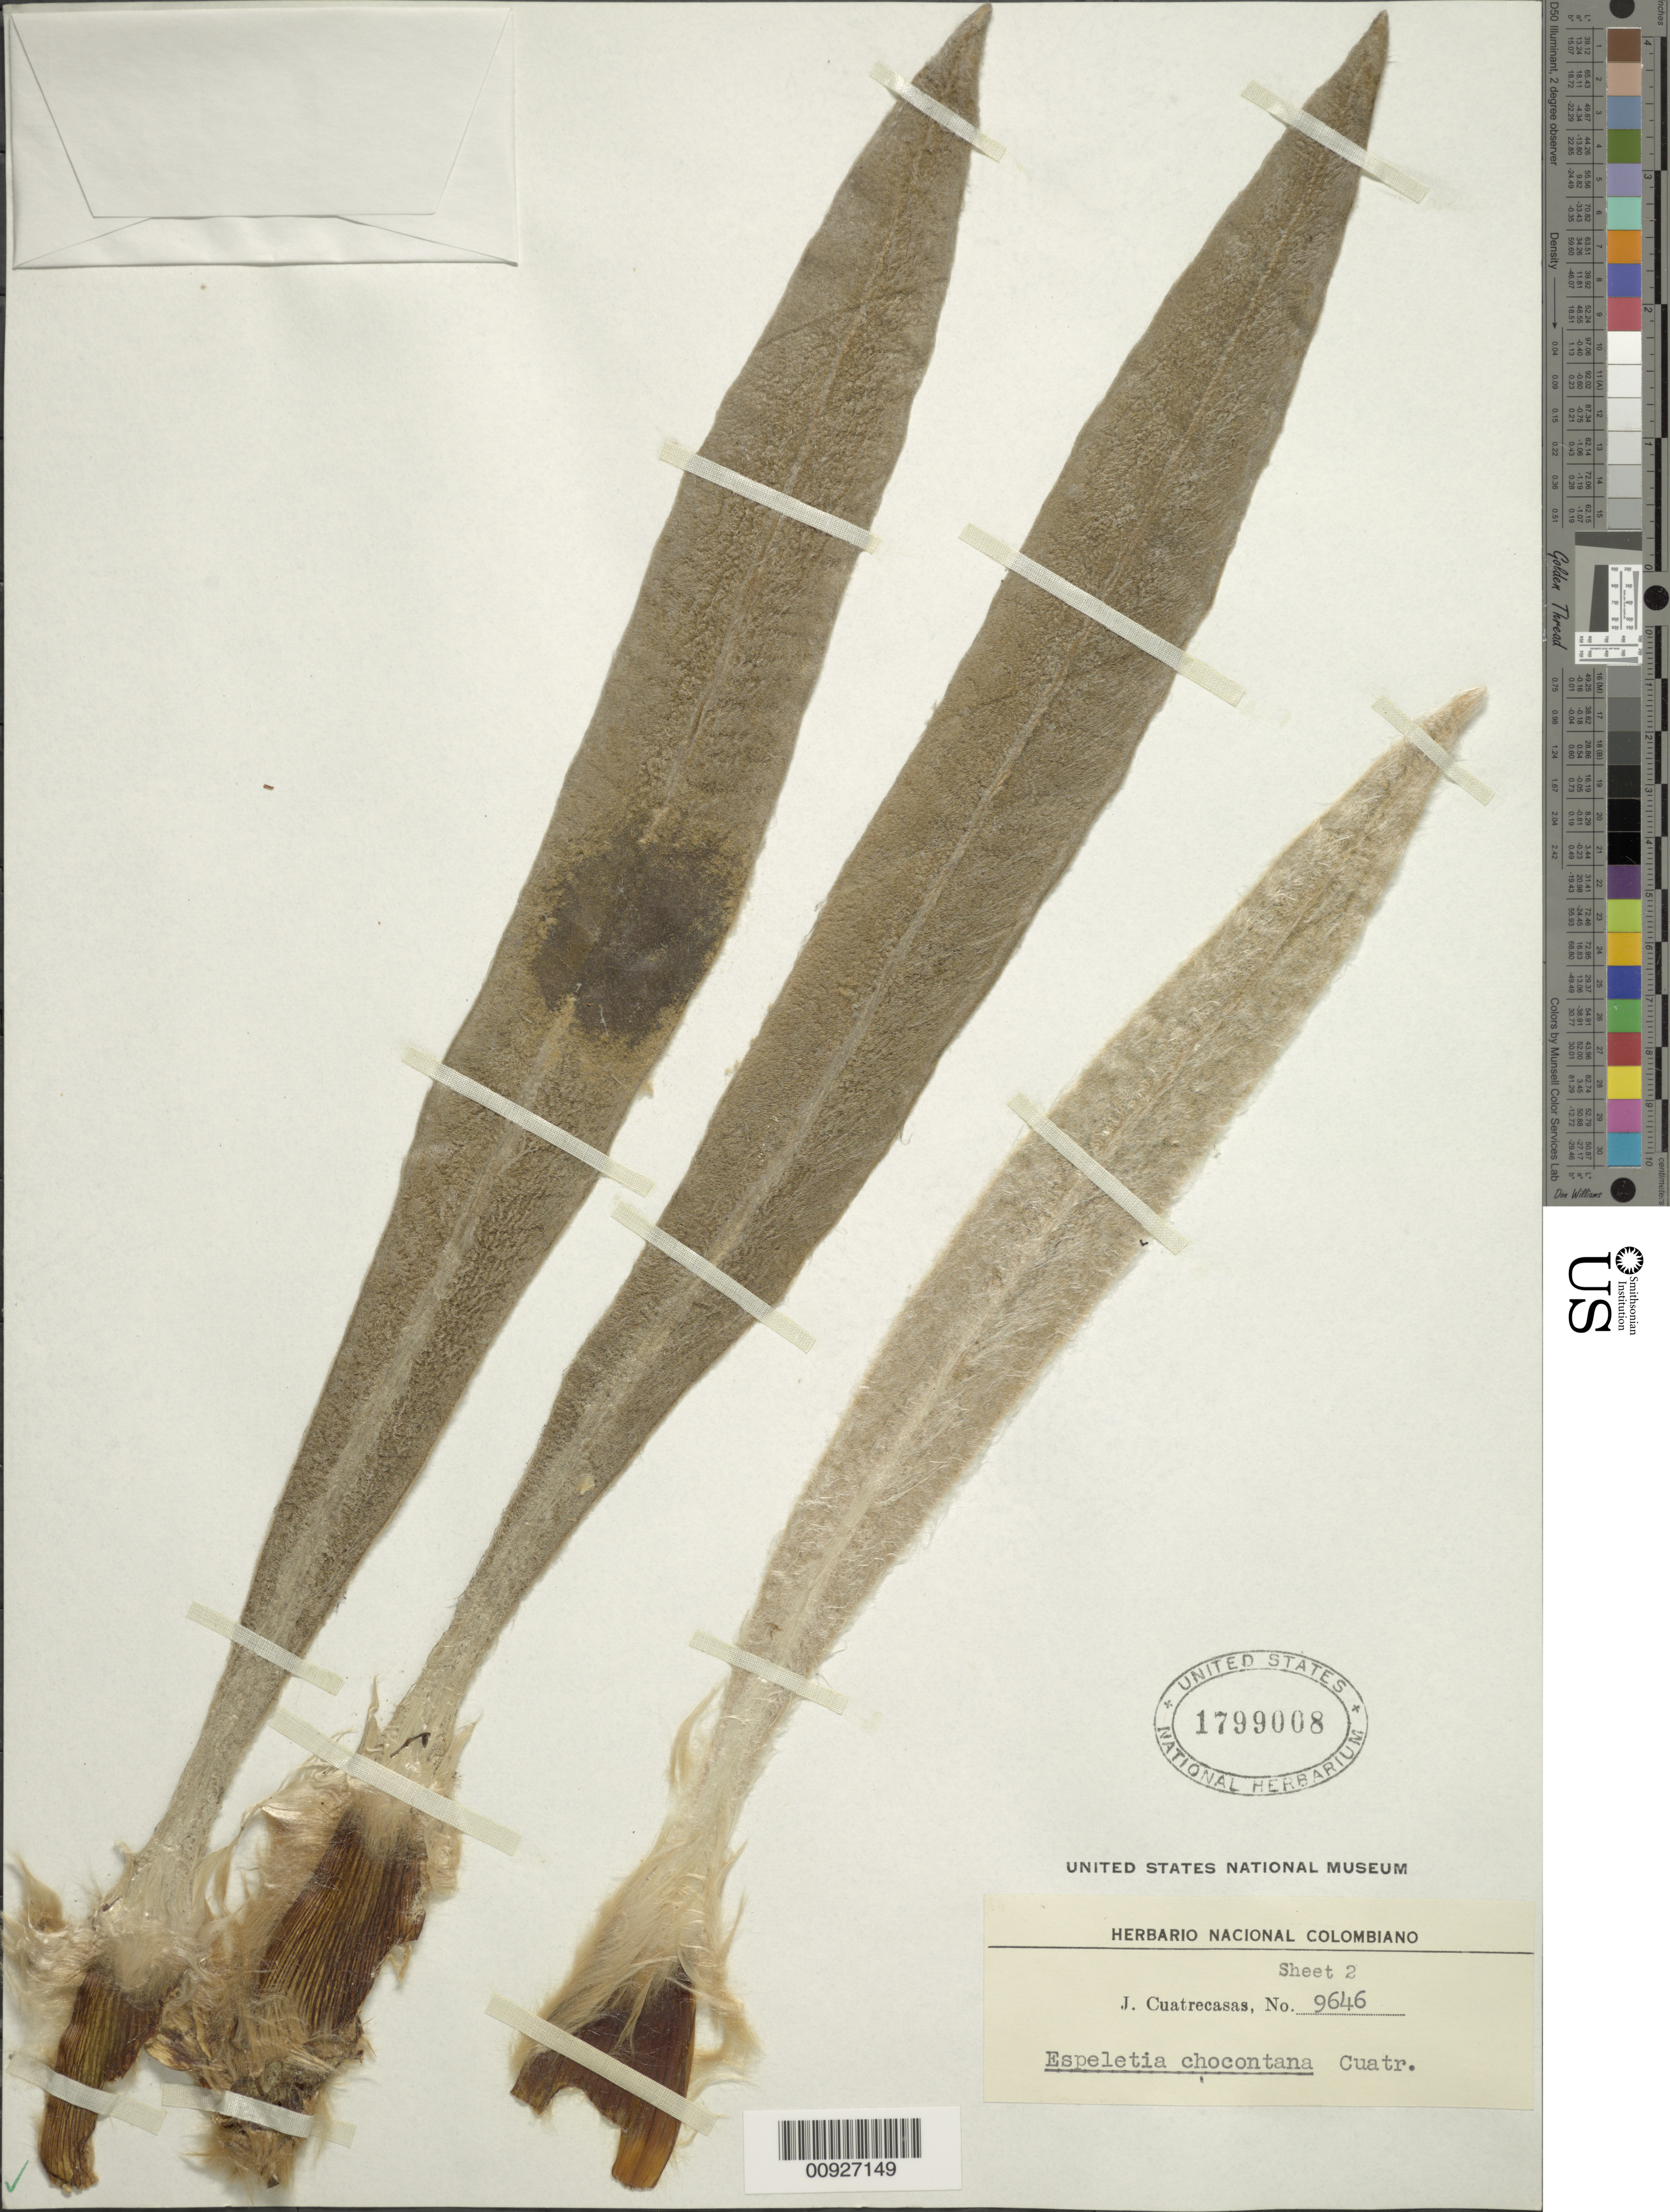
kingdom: Plantae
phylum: Tracheophyta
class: Magnoliopsida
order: Asterales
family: Asteraceae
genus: Espeletia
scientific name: Espeletia chocontana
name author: Cuatrec.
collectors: J. Cuatrecasas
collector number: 9646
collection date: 1940-06-29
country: Colombia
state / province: Cundinamarca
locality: P. de Chocontá. Cordillera Oriental, Páramo de Chocontá.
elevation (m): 2760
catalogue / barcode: US 1799008